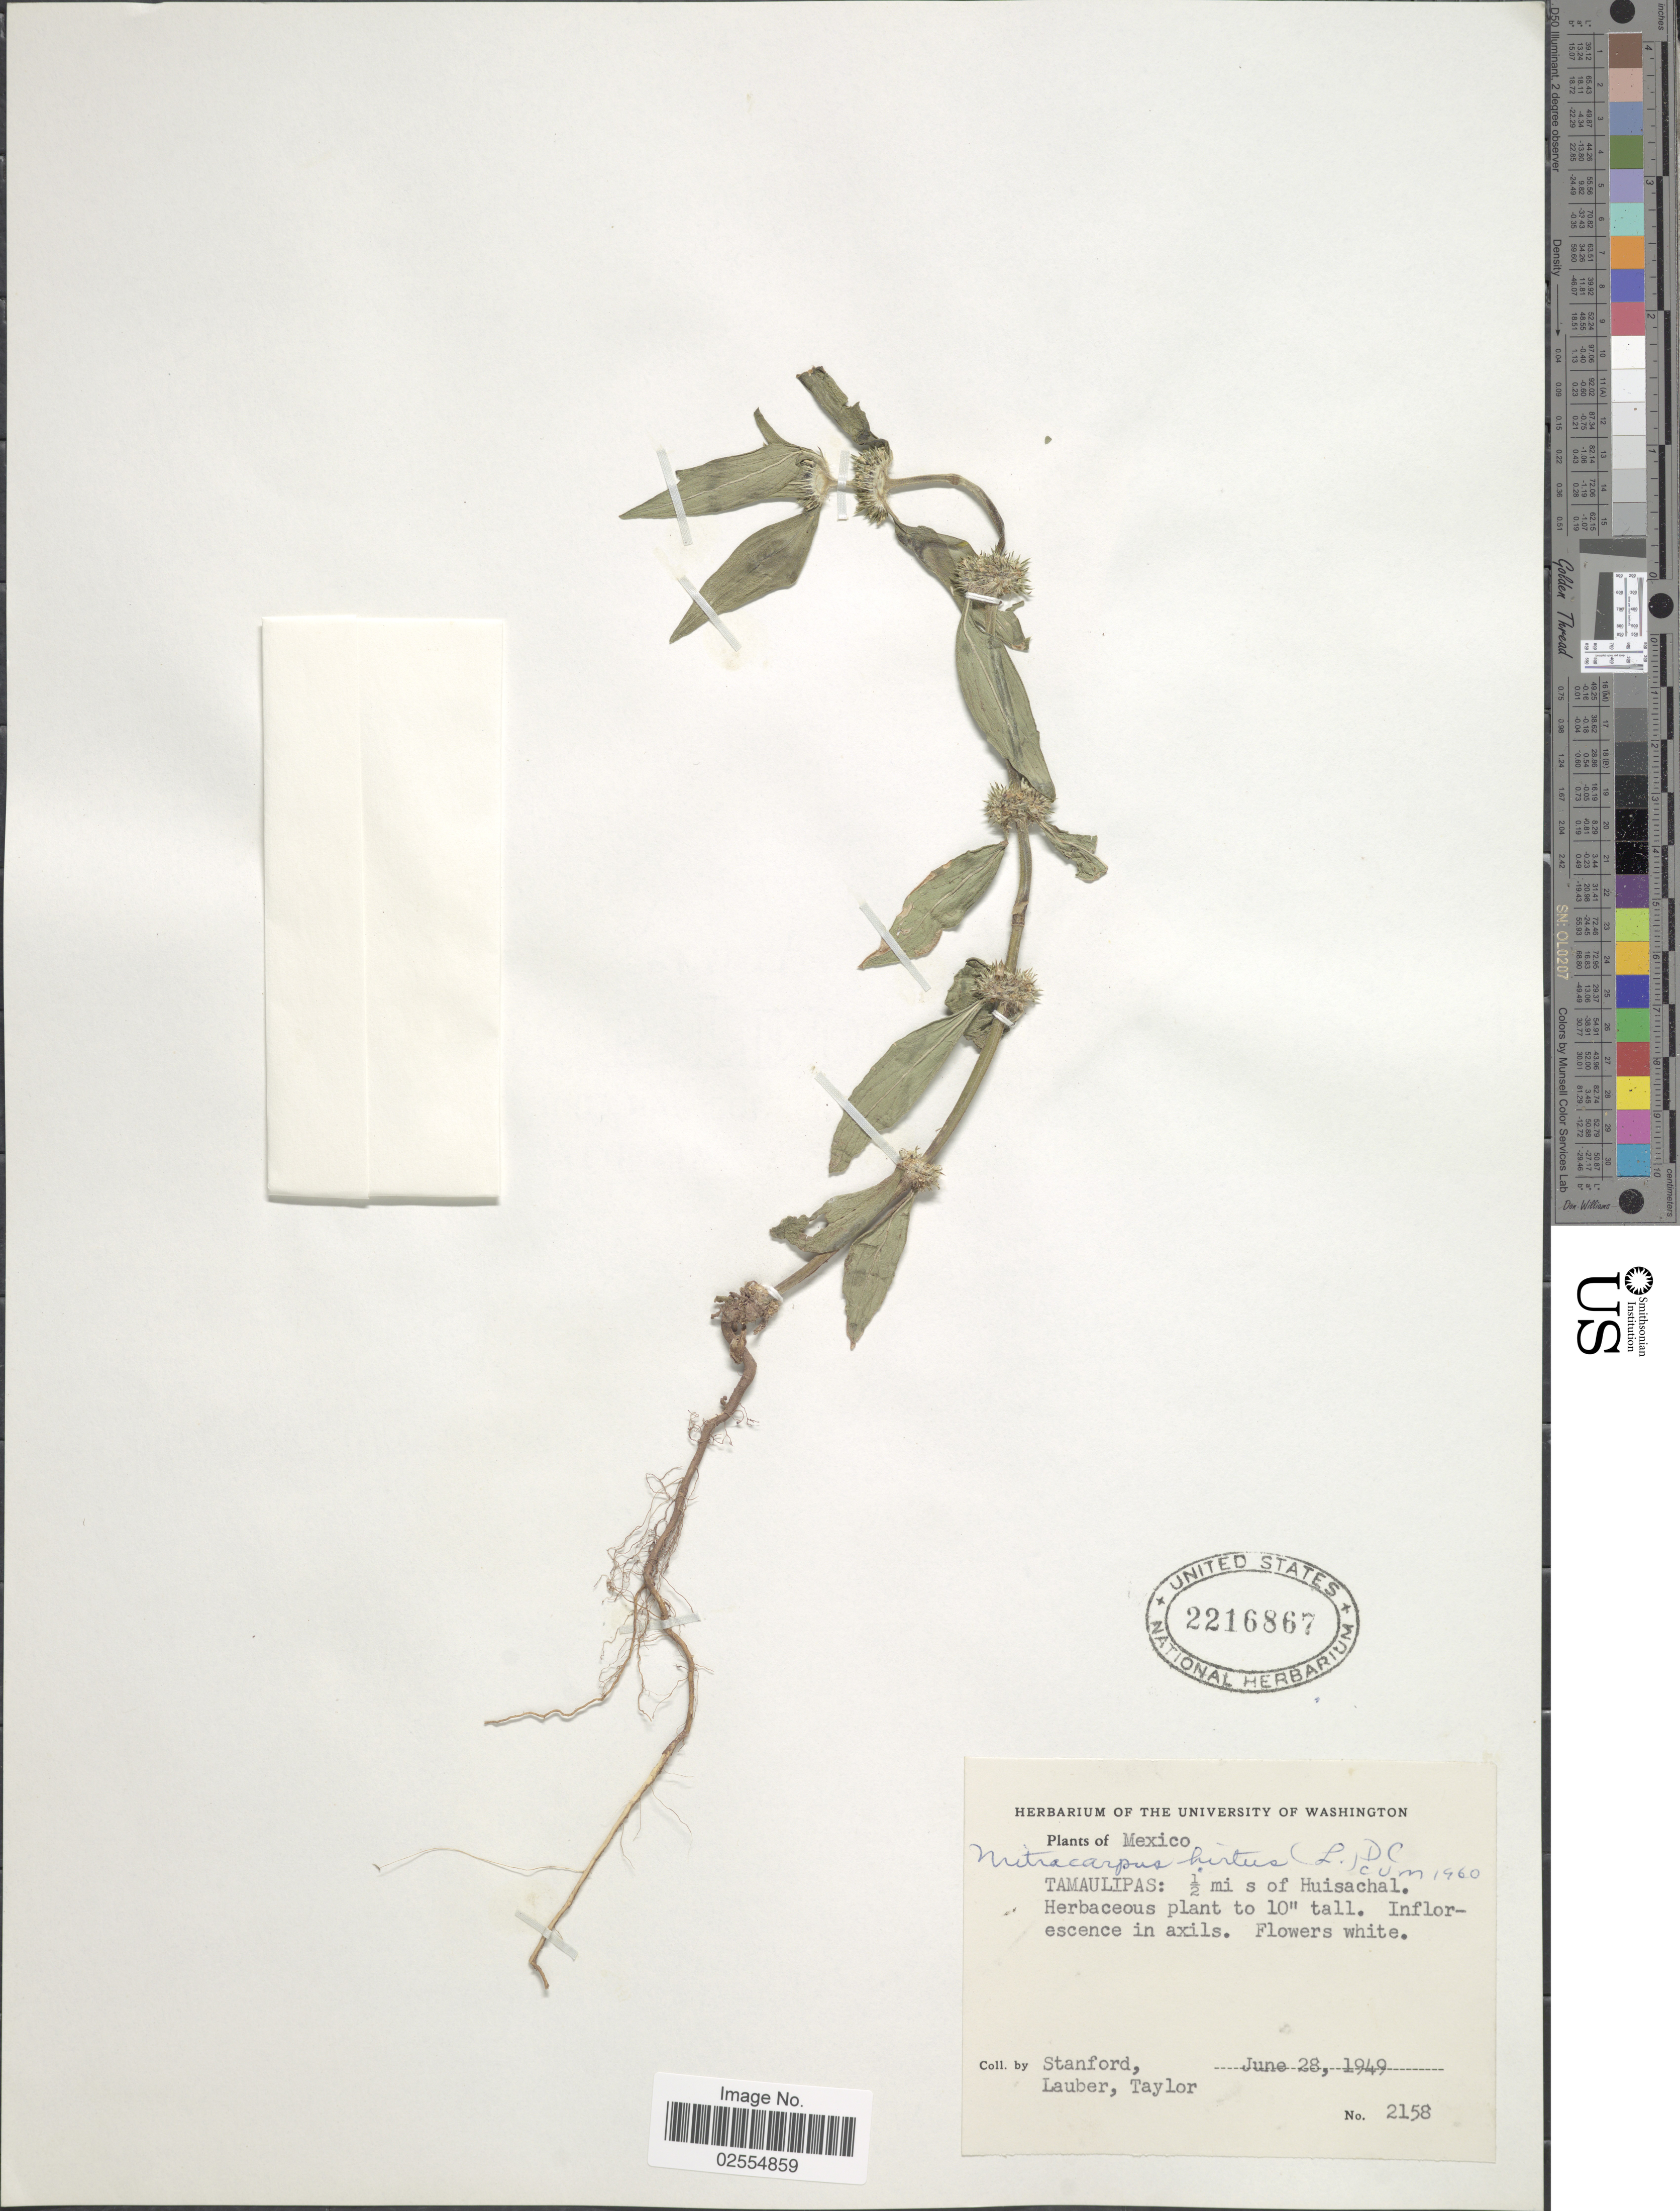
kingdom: Plantae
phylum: Tracheophyta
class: Magnoliopsida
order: Gentianales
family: Rubiaceae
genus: Mitracarpus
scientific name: Mitracarpus hirtus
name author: (L.) DC.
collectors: -. Stanford, Lauber, -- & -- Taylor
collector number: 2158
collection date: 1949-06-28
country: Mexico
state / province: Tamaulipas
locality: ½ mi s of Huisachal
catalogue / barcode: US 2216867